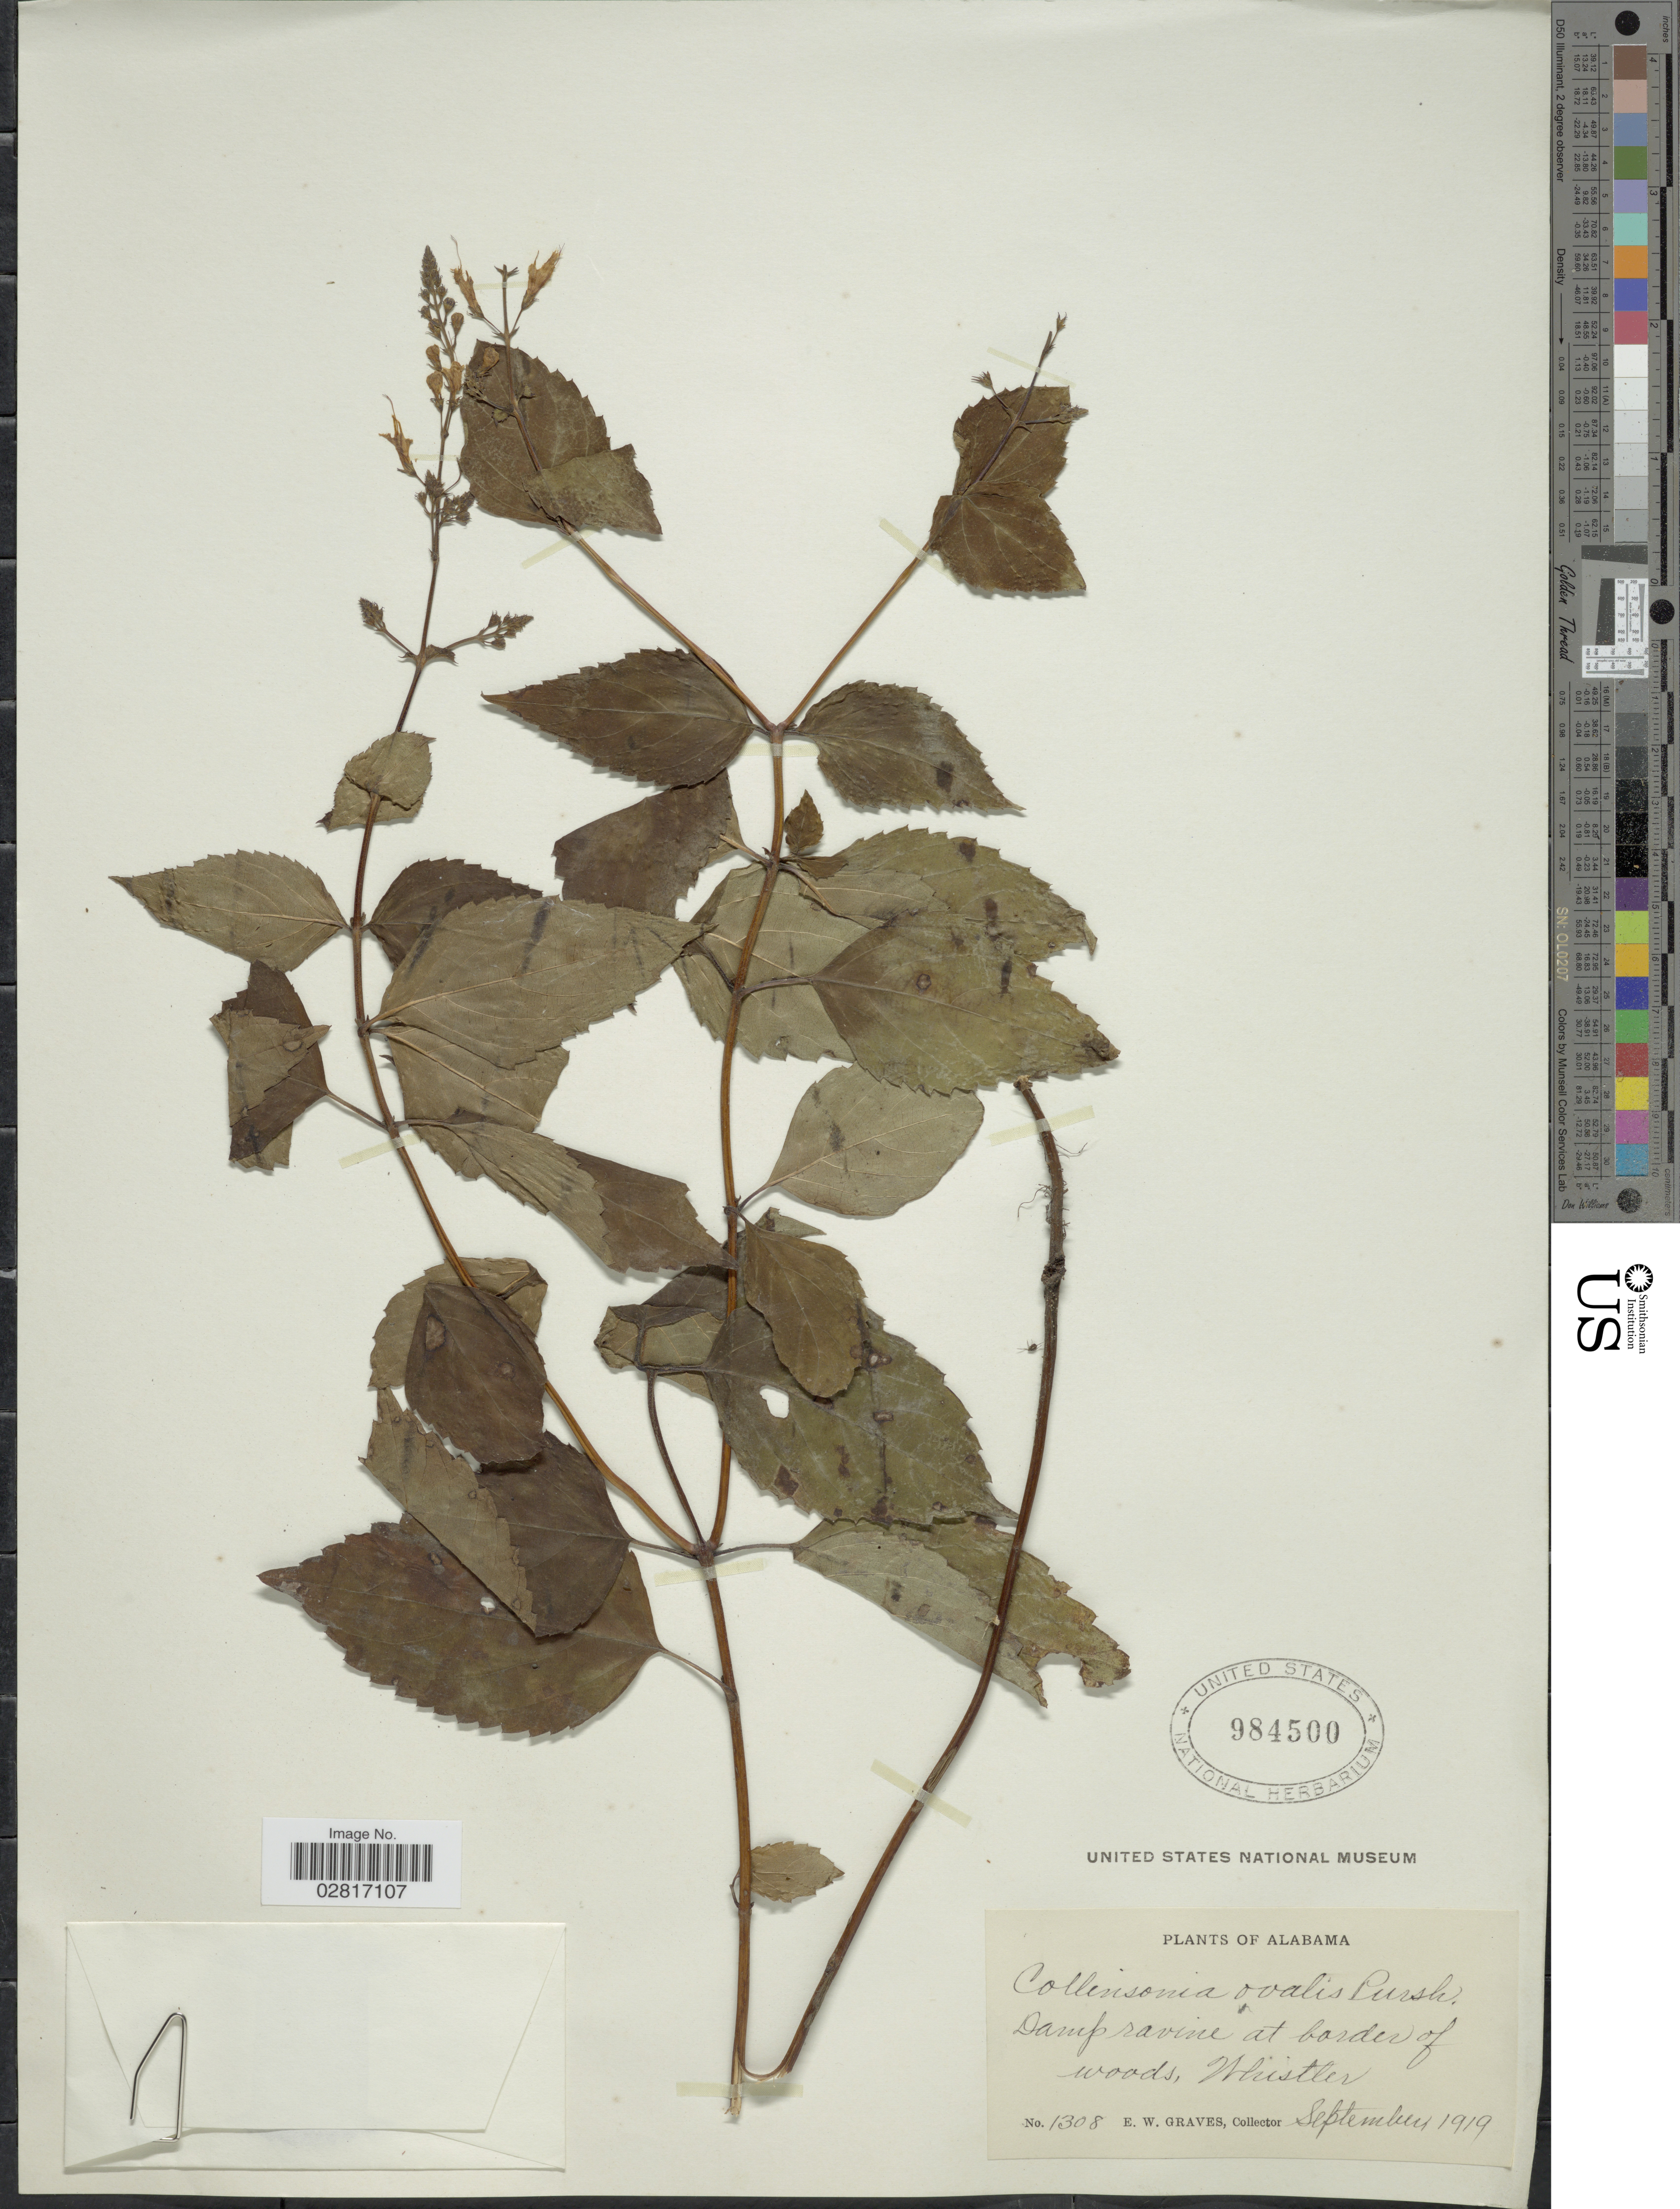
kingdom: Plantae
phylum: Tracheophyta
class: Magnoliopsida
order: Lamiales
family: Lamiaceae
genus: Collinsonia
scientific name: Collinsonia canadensis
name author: L.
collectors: E. Graves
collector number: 1308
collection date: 1919-09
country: United States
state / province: Alabama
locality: Border of woods, Whistler.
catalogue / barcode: US 984500